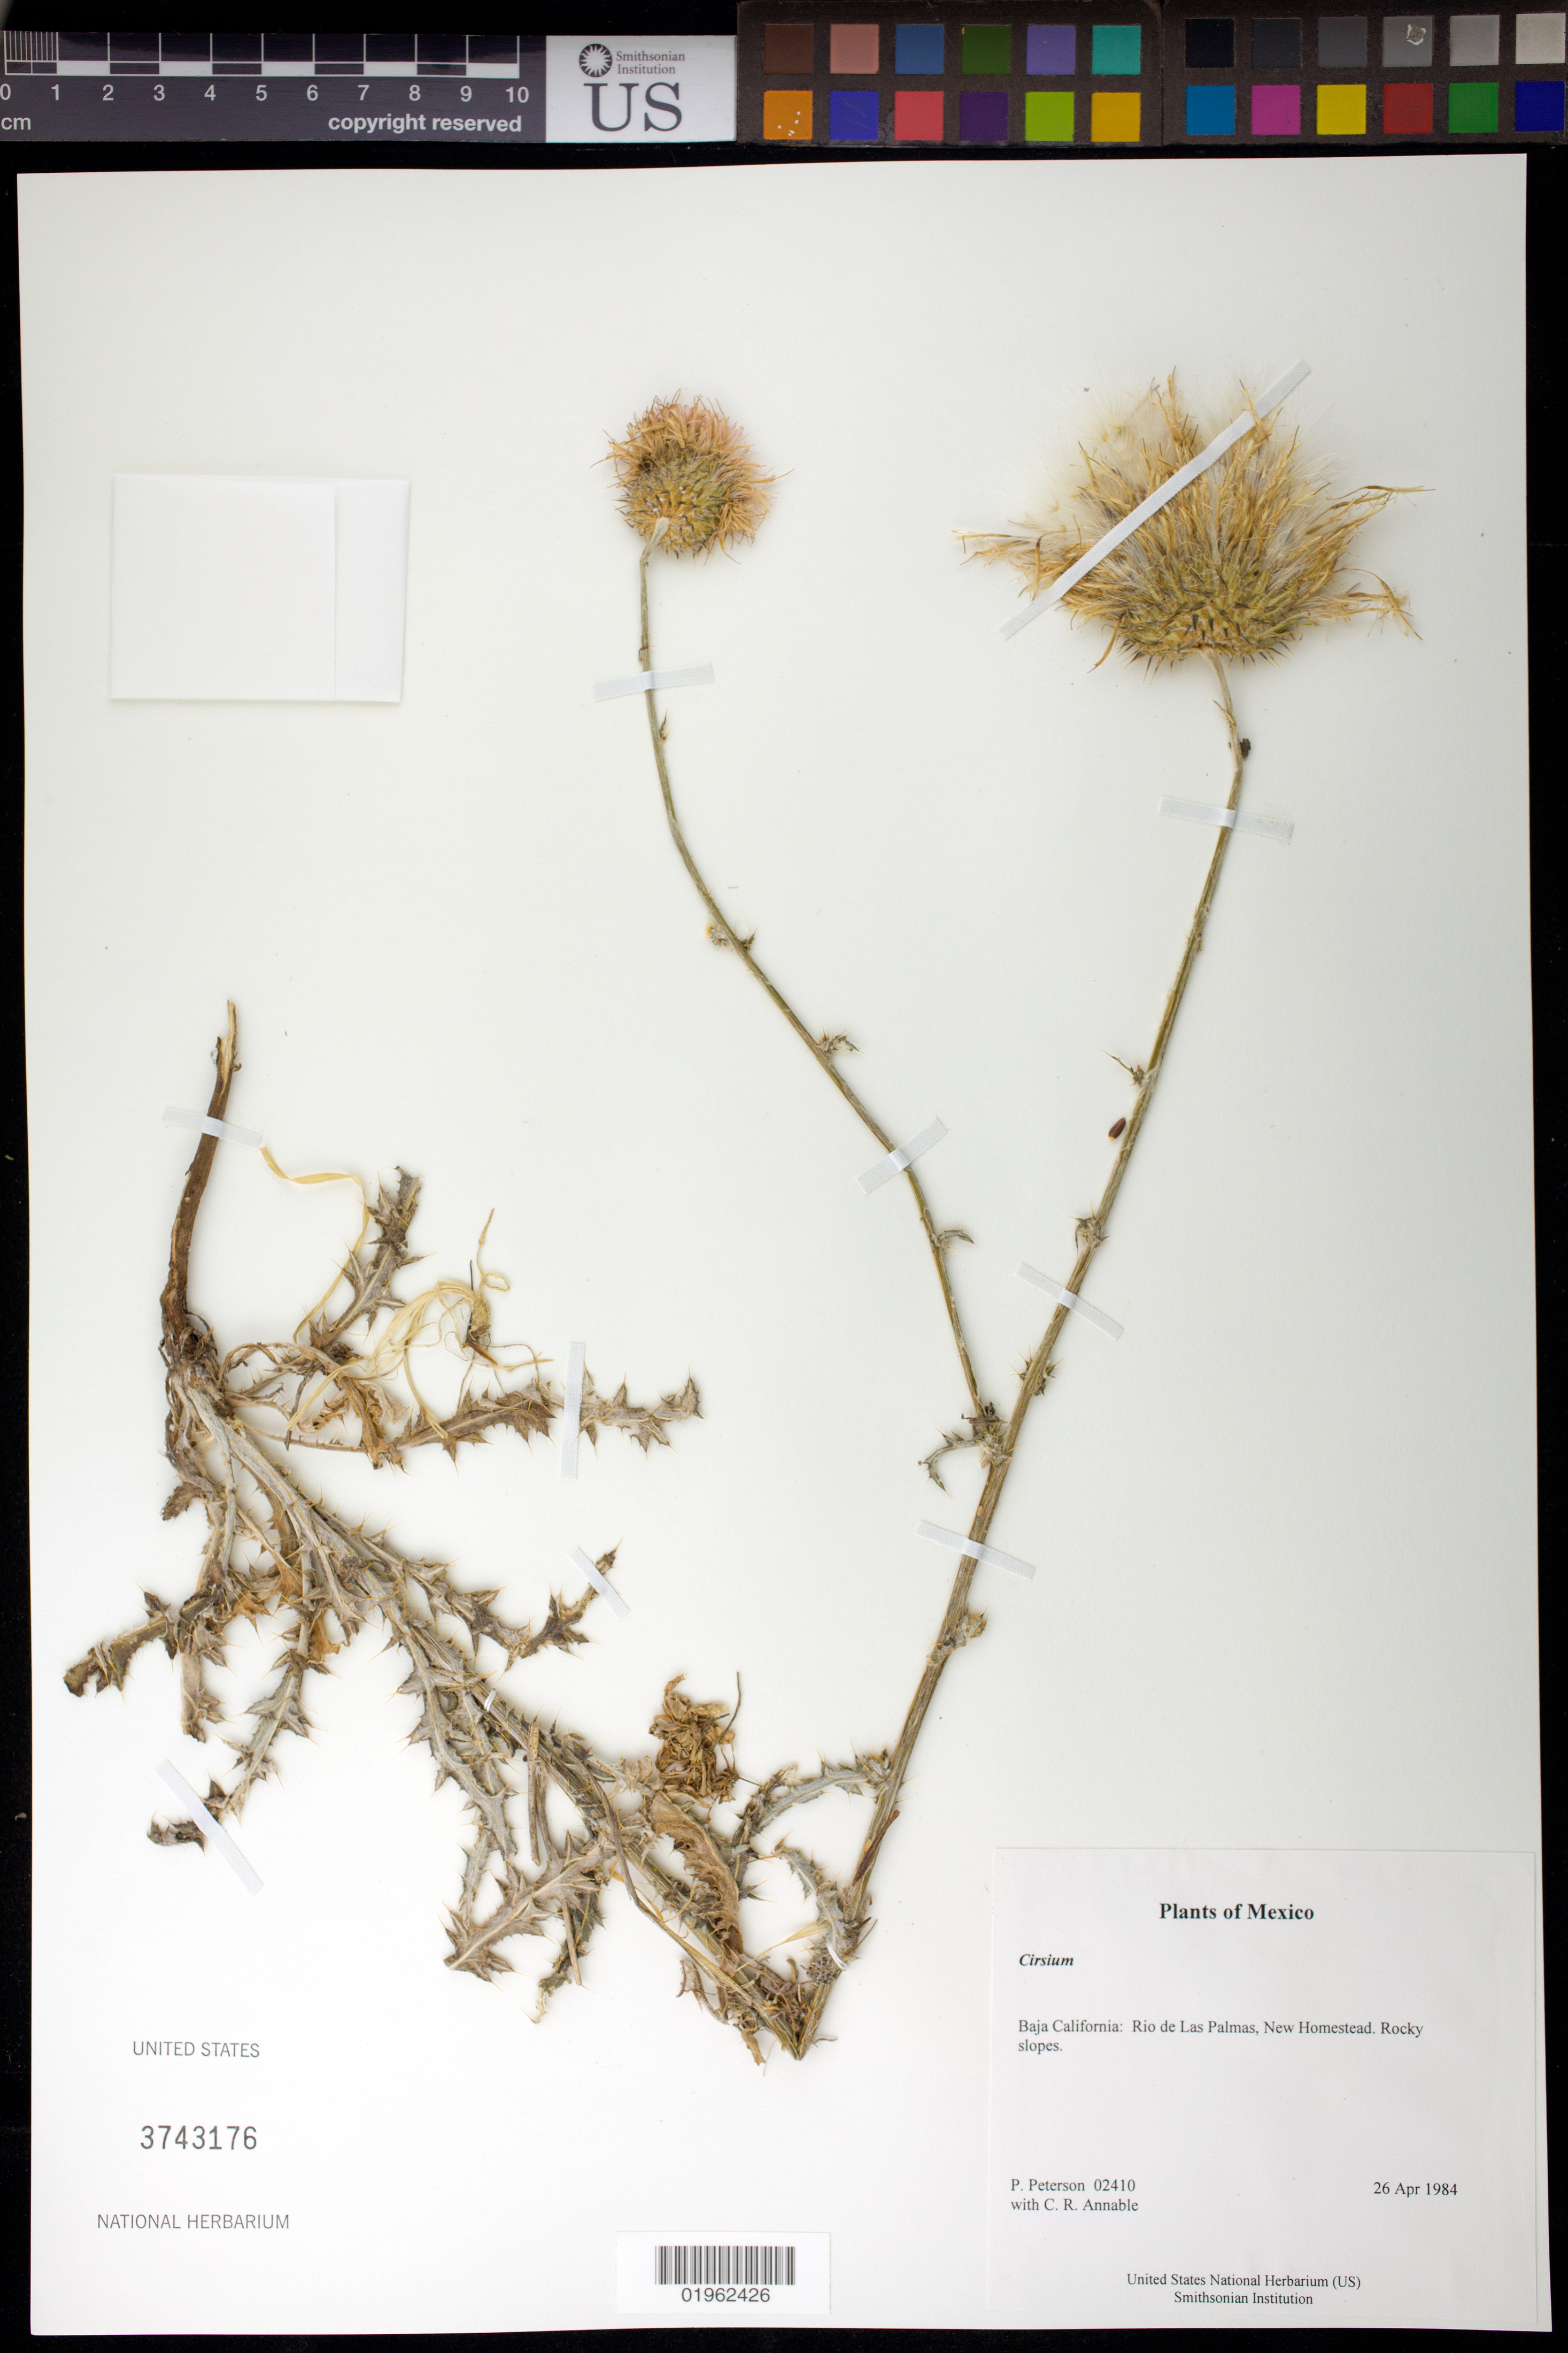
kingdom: Plantae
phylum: Tracheophyta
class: Magnoliopsida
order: Asterales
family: Asteraceae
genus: Cirsium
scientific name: Cirsium sp.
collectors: P. M. Peterson & C. R. Annable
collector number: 02410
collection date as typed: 26 Apr 1984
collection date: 1984-04-26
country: Mexico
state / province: Baja California Norte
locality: Rio de Las Palmas, New Homestead.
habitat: Rocky slopes.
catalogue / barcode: US 3743176